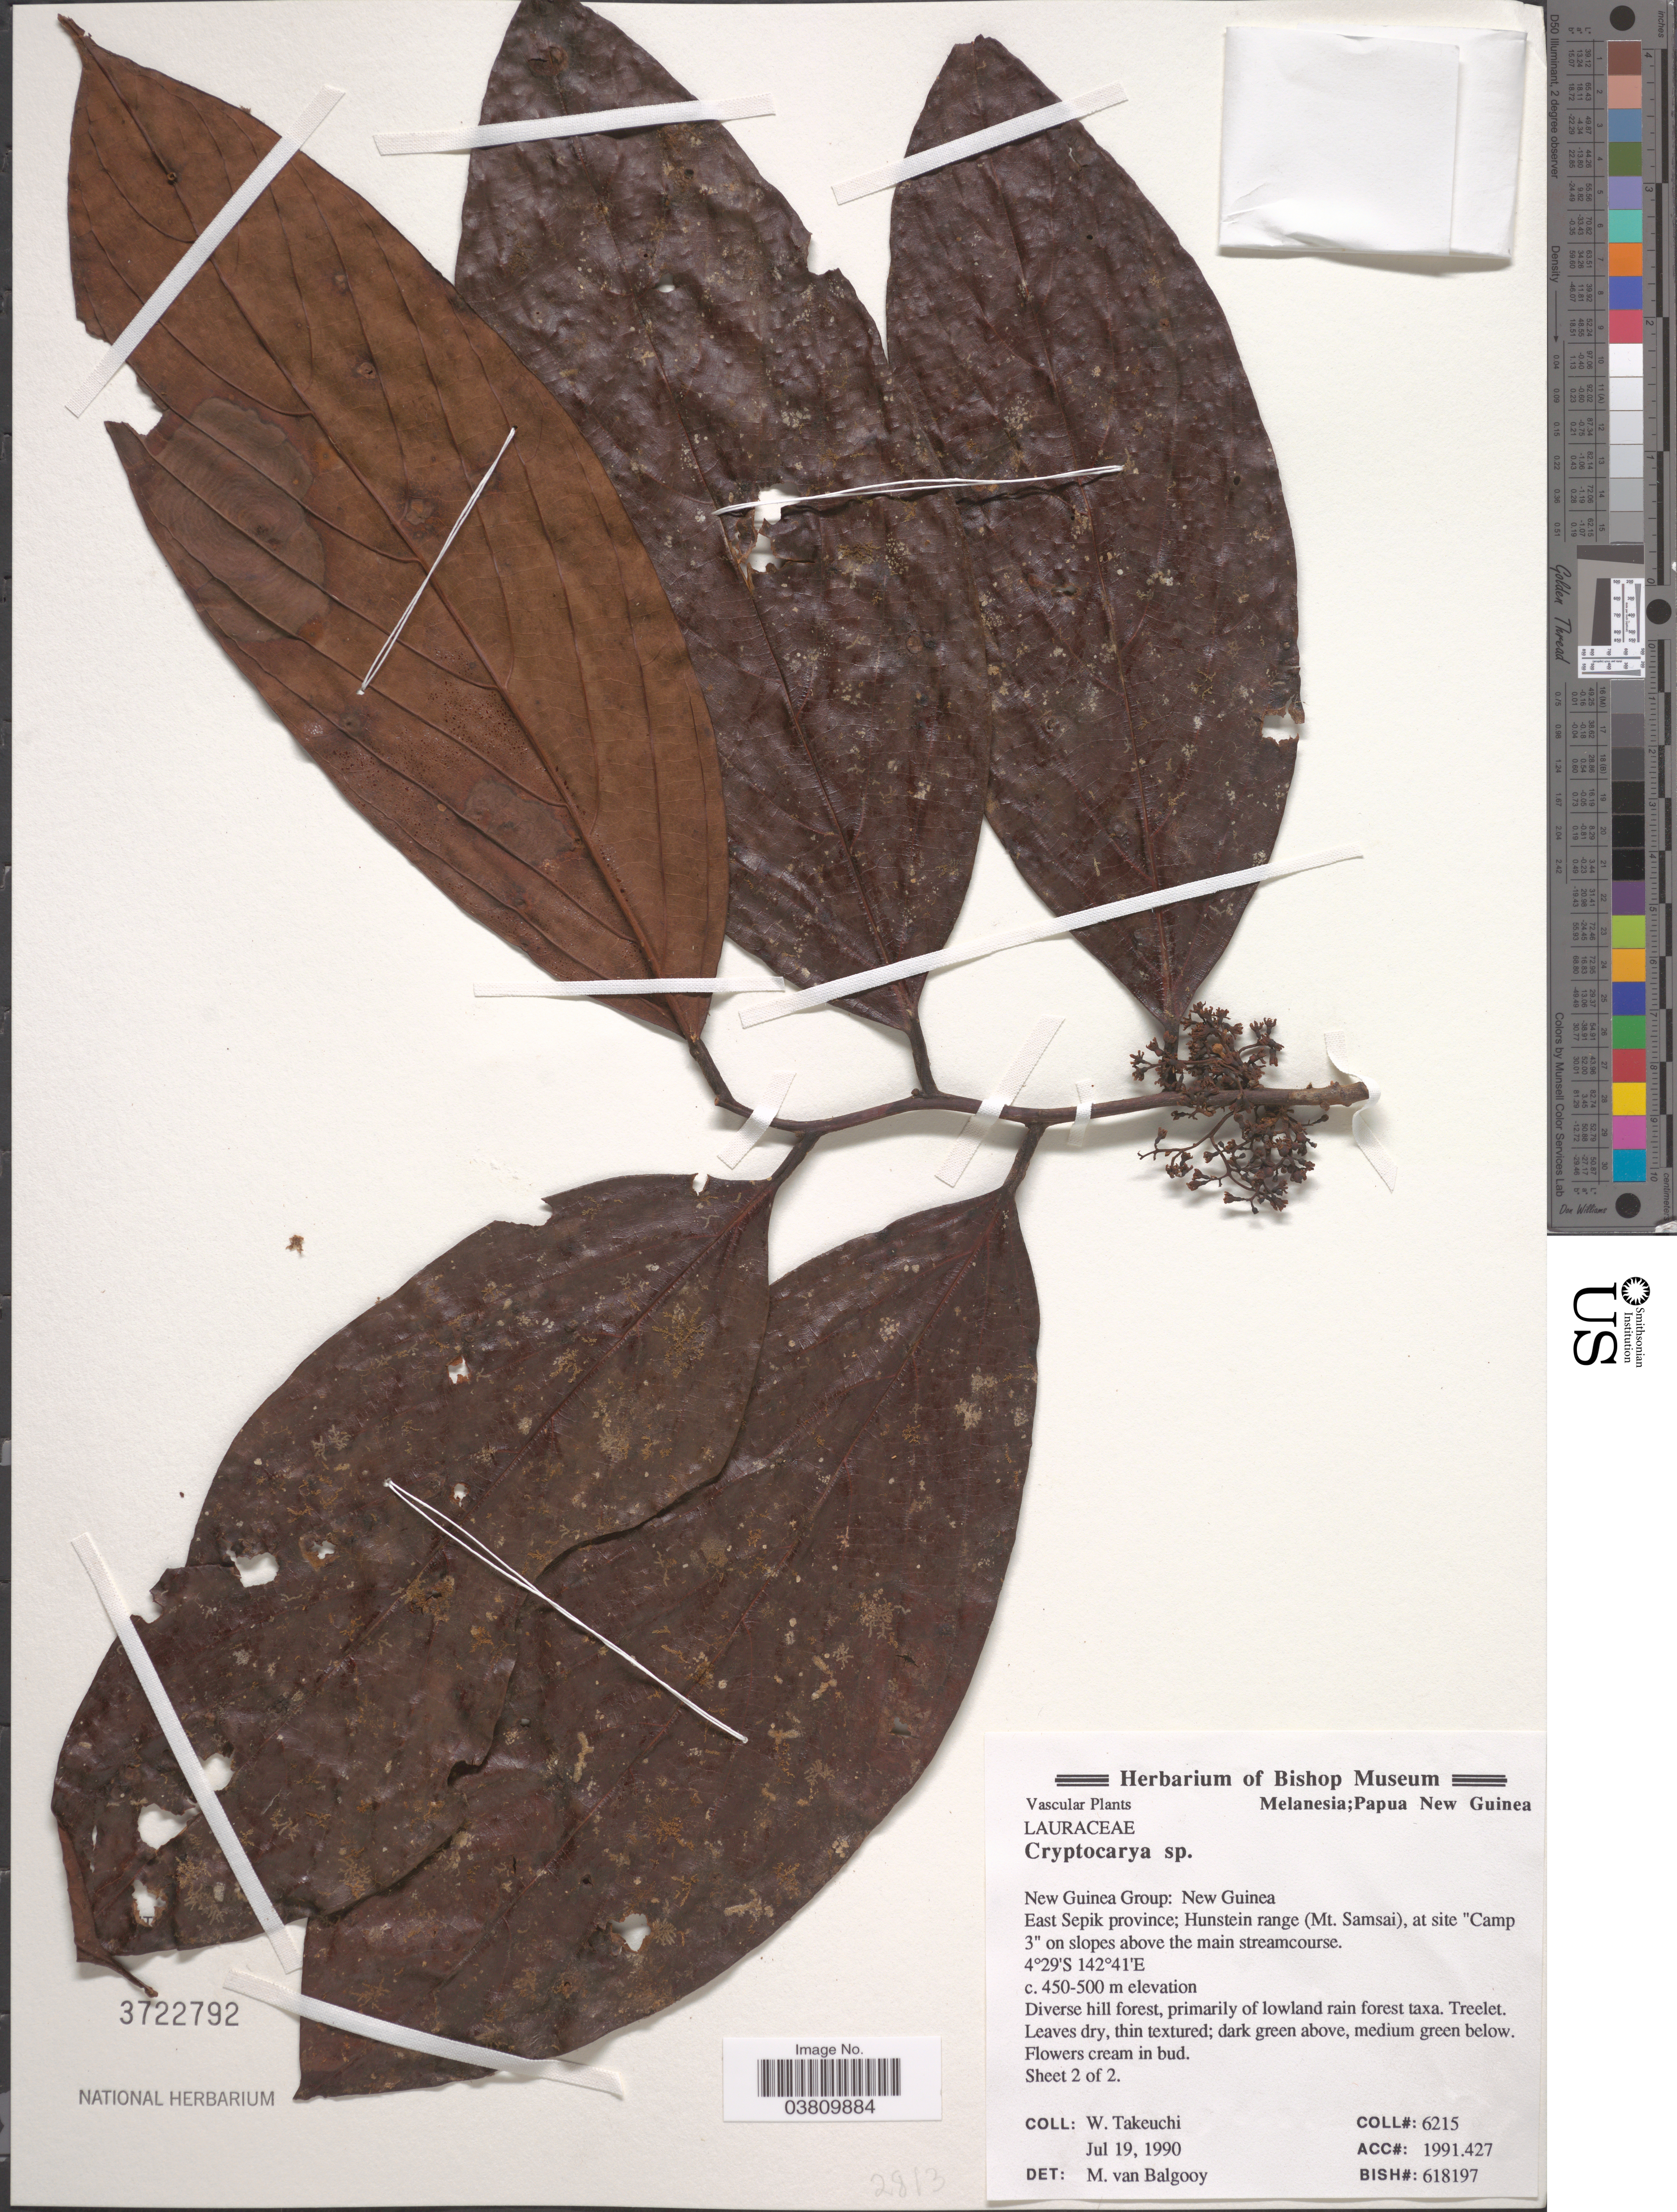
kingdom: Plantae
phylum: Tracheophyta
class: Magnoliopsida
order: Laurales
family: Lauraceae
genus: Cryptocarya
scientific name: Cryptocarya sp.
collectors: W. Takeuchi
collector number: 6215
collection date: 1990-07-19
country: Papua New Guinea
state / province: East Sepik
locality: New Guinea Group: New Guinea. Hunstein range (Mt. Samsai), at site "Camp 3" on slopes above the main streamcourse.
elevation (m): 450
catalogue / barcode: US 3722792